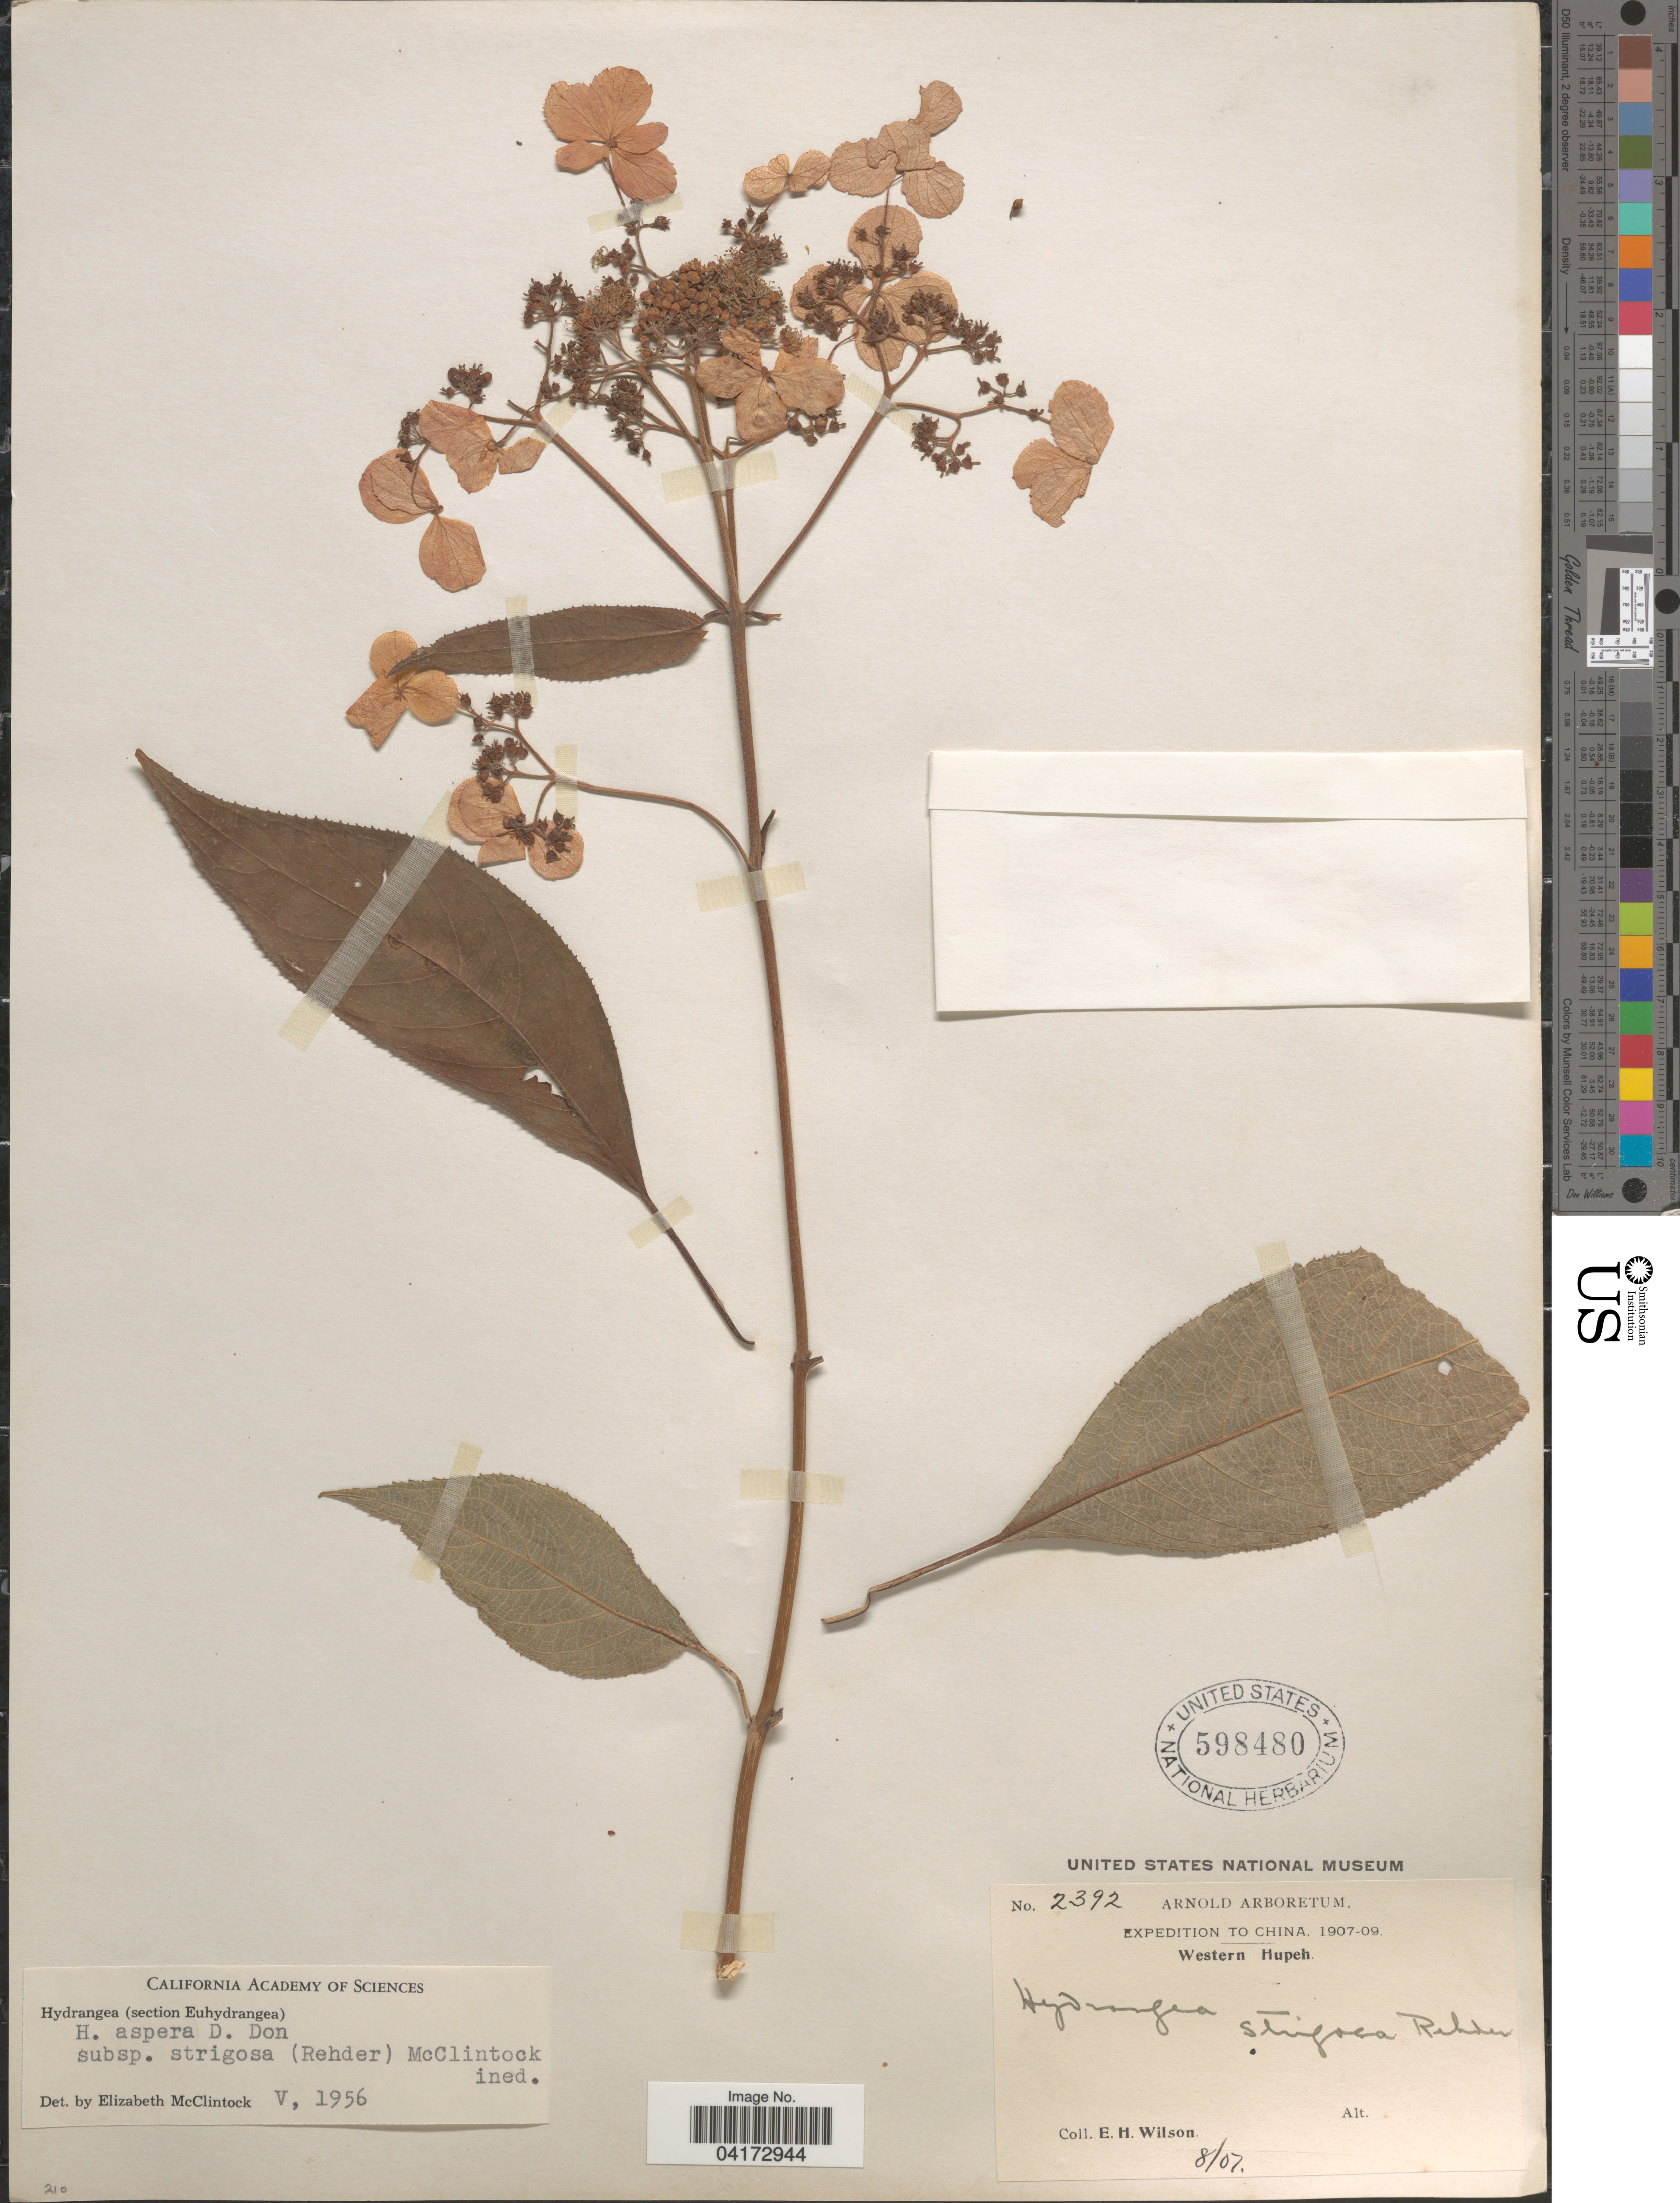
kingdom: Plantae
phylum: Tracheophyta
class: Magnoliopsida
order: Cornales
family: Hydrangeaceae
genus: Hydrangea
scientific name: Hydrangea aspera subsp. strigosa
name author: (Rehder) E. M. McClint.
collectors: E. Wilson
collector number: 2392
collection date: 1907-08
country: China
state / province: Hubei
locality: Expedition to China, 1907-09. Western Hupeh.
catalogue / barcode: US 598480